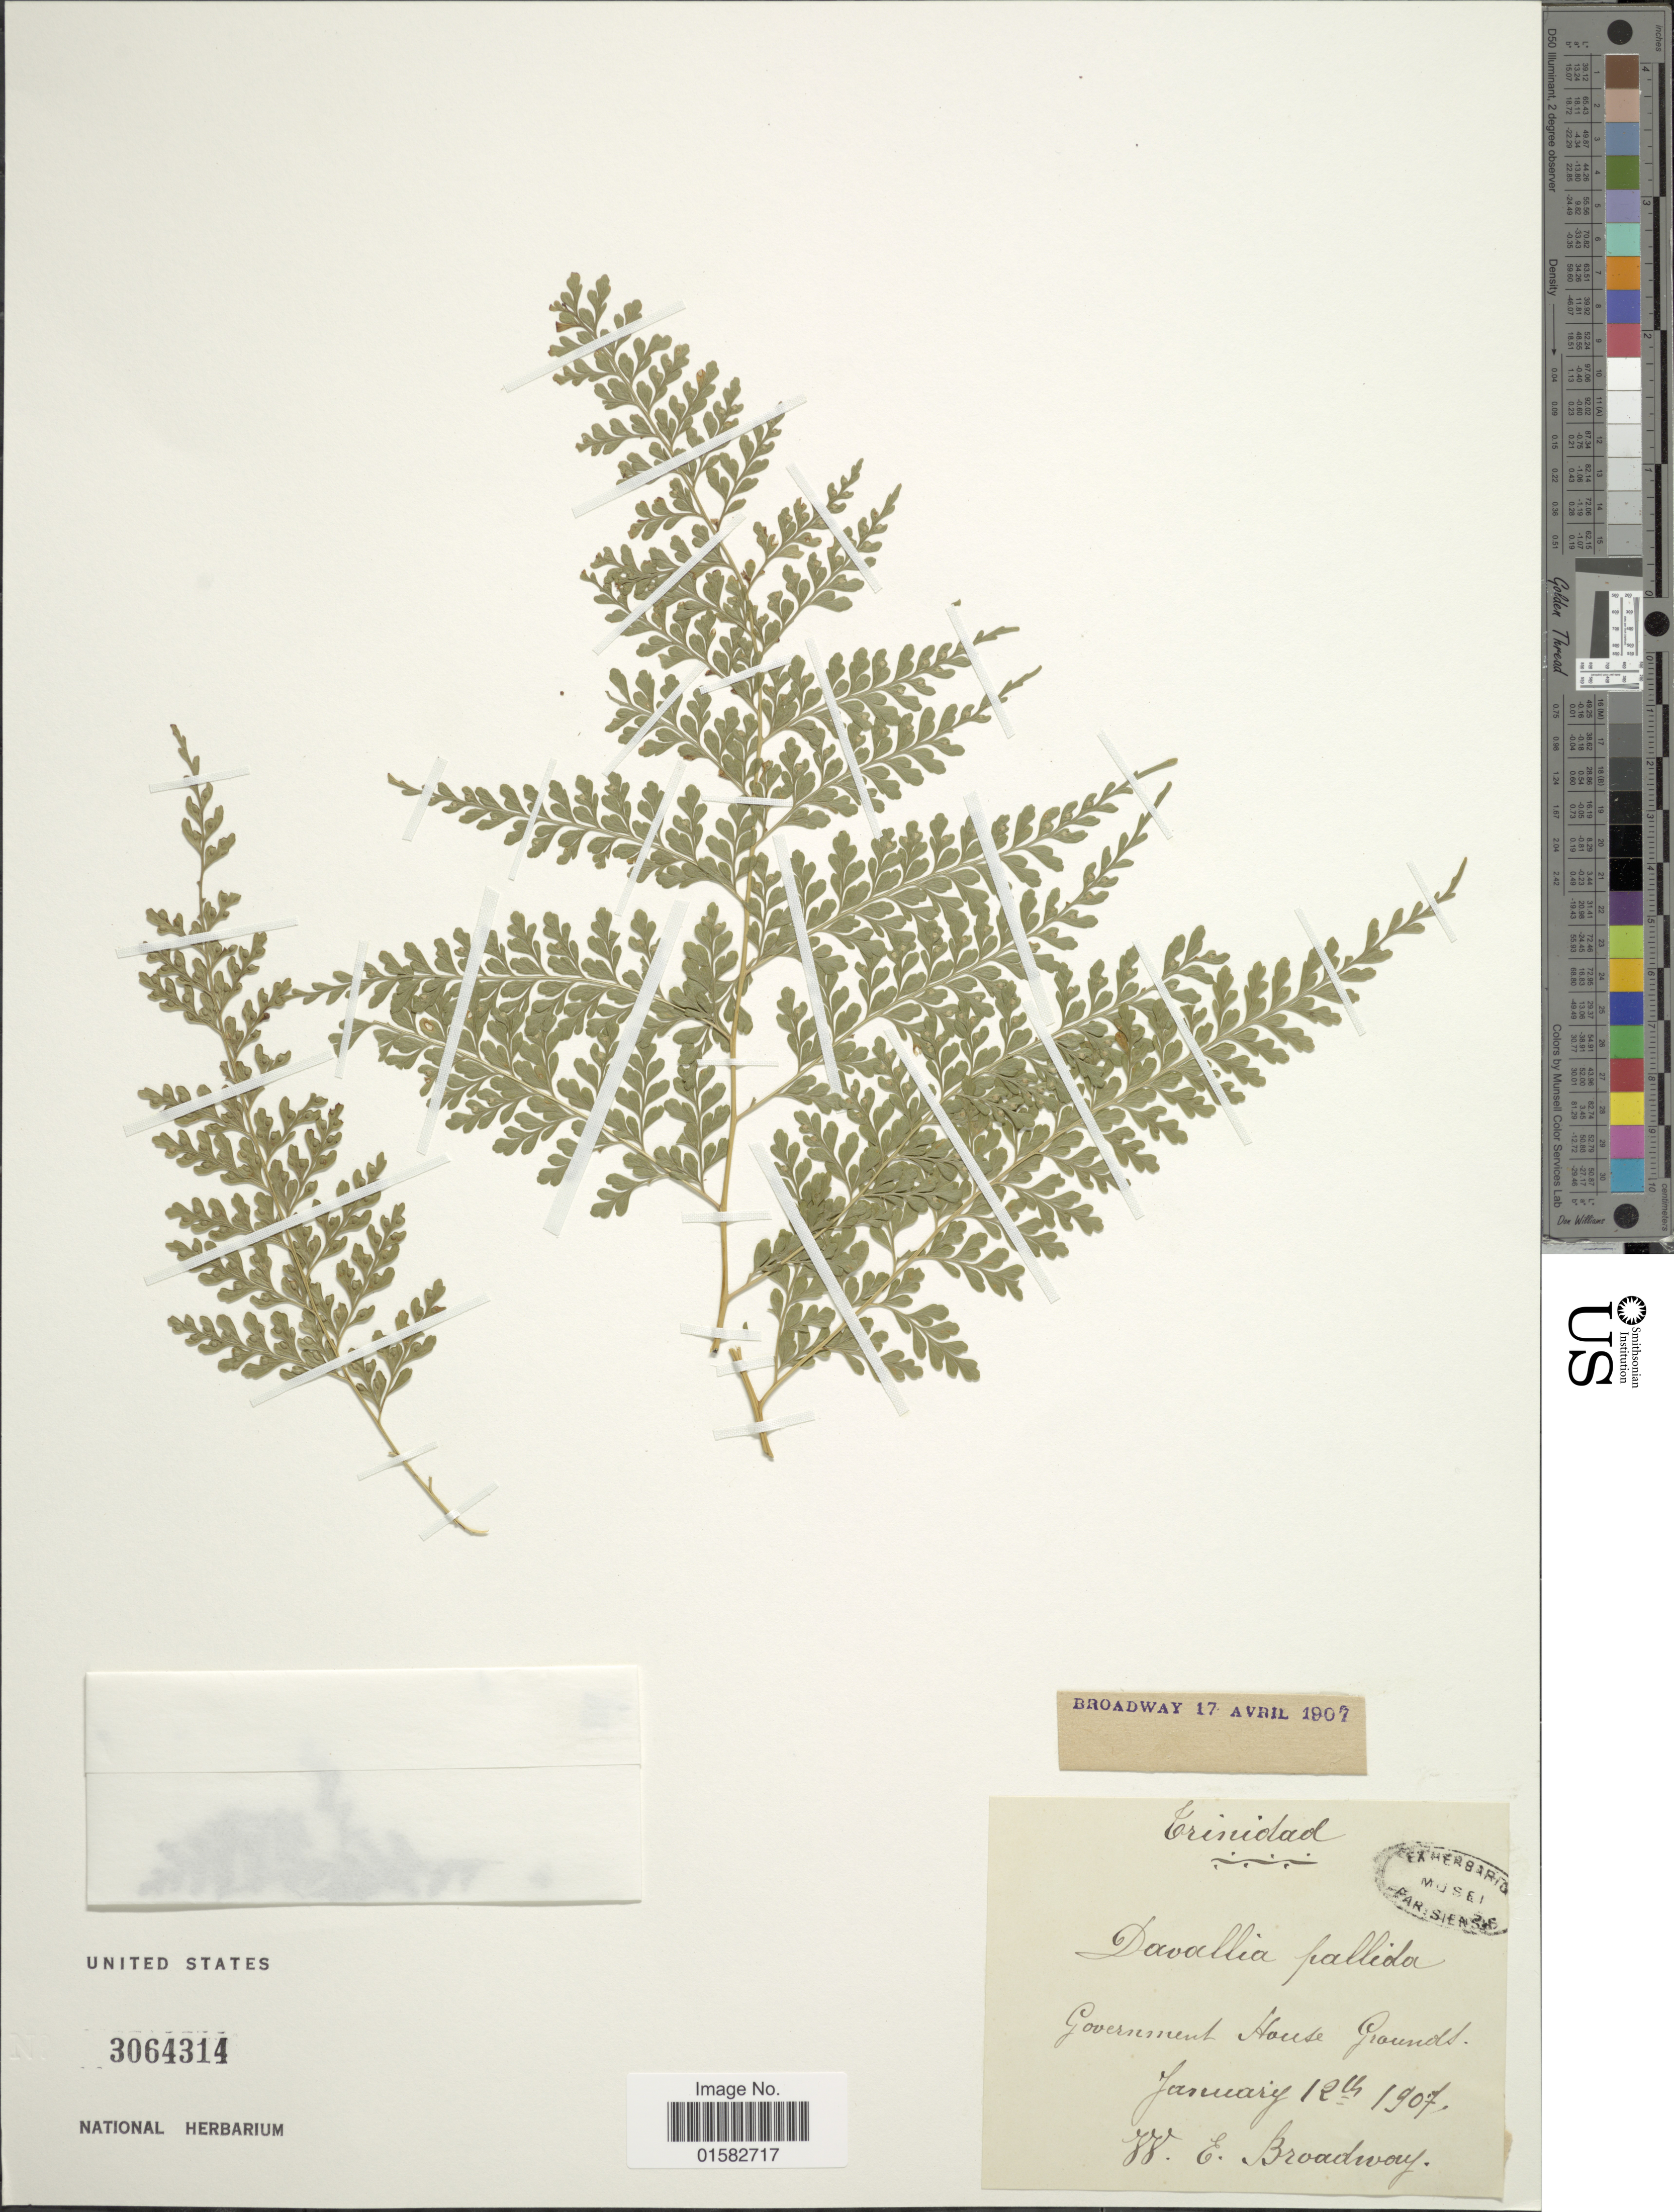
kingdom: Plantae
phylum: Tracheophyta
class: Polypodiopsida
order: Polypodiales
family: Davalliaceae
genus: Davallia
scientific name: Davallia pallida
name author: (Mett.) Copel.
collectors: W. E. Broadway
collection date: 1907-01-12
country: Trinidad and Tobago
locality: Trinidad, Goverment House Groundt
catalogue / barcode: US 3064314